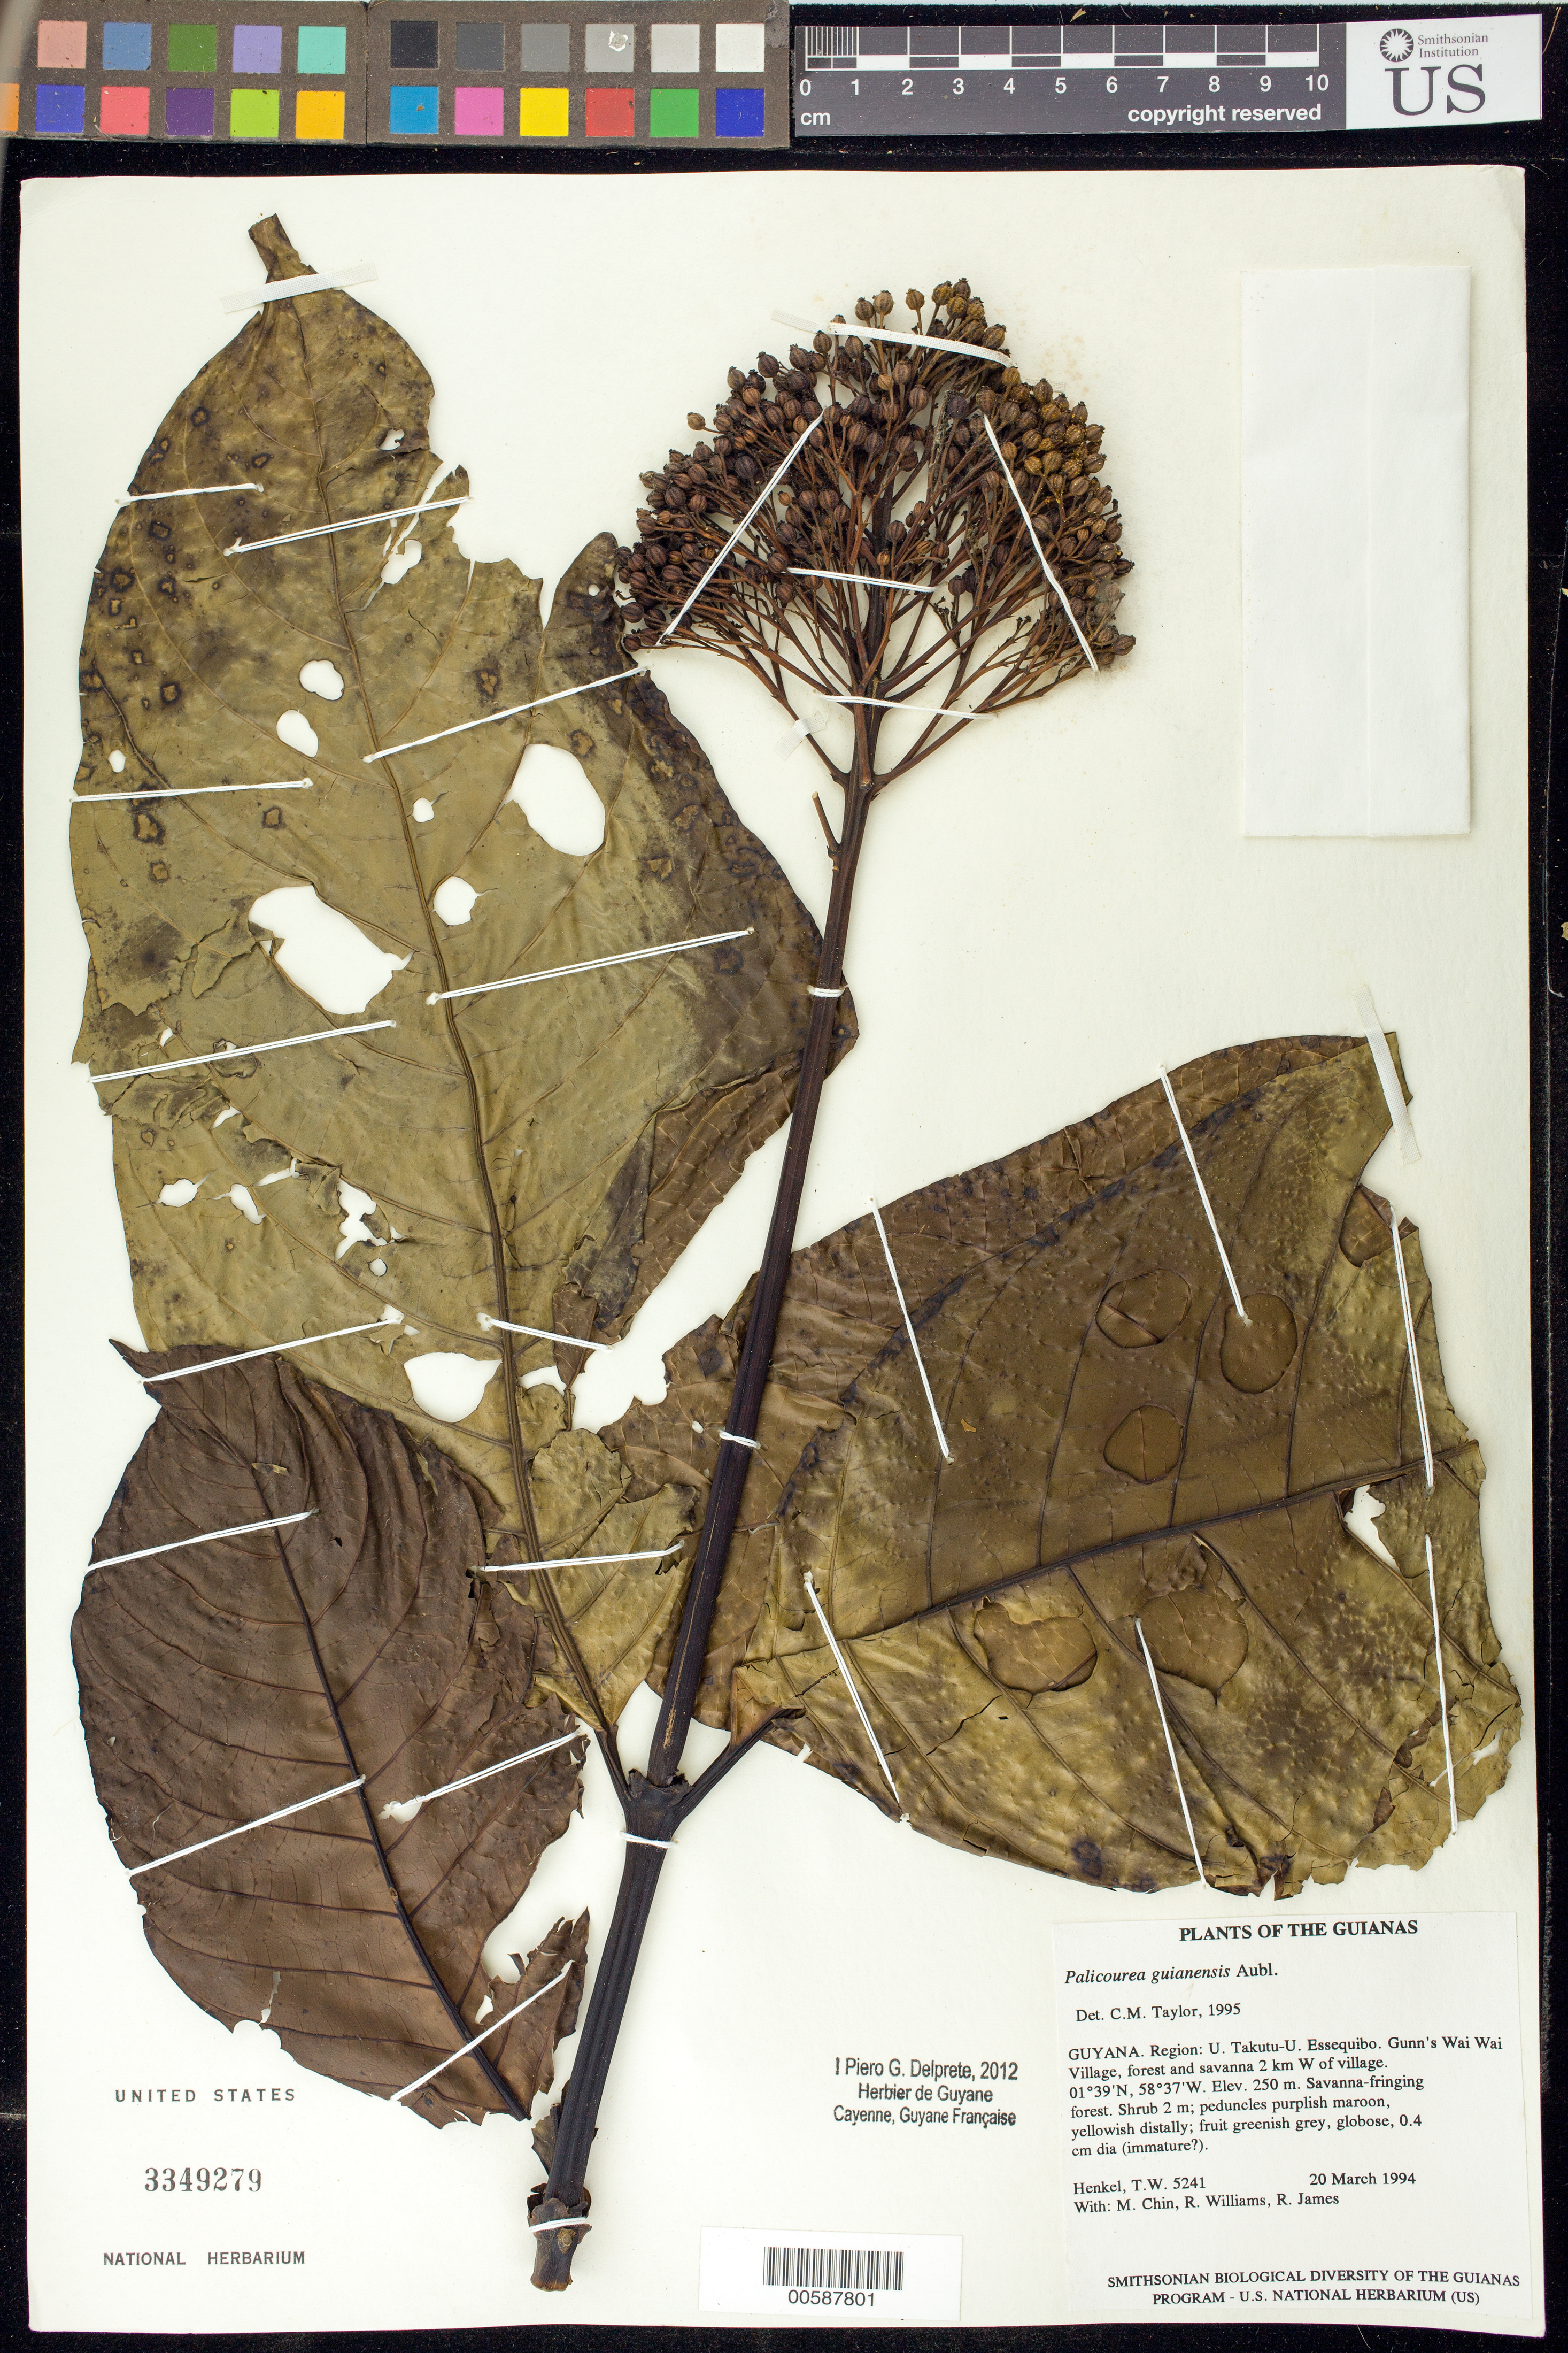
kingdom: Plantae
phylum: Tracheophyta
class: Magnoliopsida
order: Gentianales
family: Rubiaceae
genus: Palicourea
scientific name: Palicourea guianensis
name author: Aubl.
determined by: Taylor, Charlotte M.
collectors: T. Henkel, M. Chin, R. Williams & R. James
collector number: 5241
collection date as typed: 20 March 1994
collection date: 1994-03-20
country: Guyana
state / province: U. Takutu-U. Essequibo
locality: Gunn's Wai Wai Village, forest and savanna 2 km W of village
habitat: Savanna-fringing forest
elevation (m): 250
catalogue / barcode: US 3349279